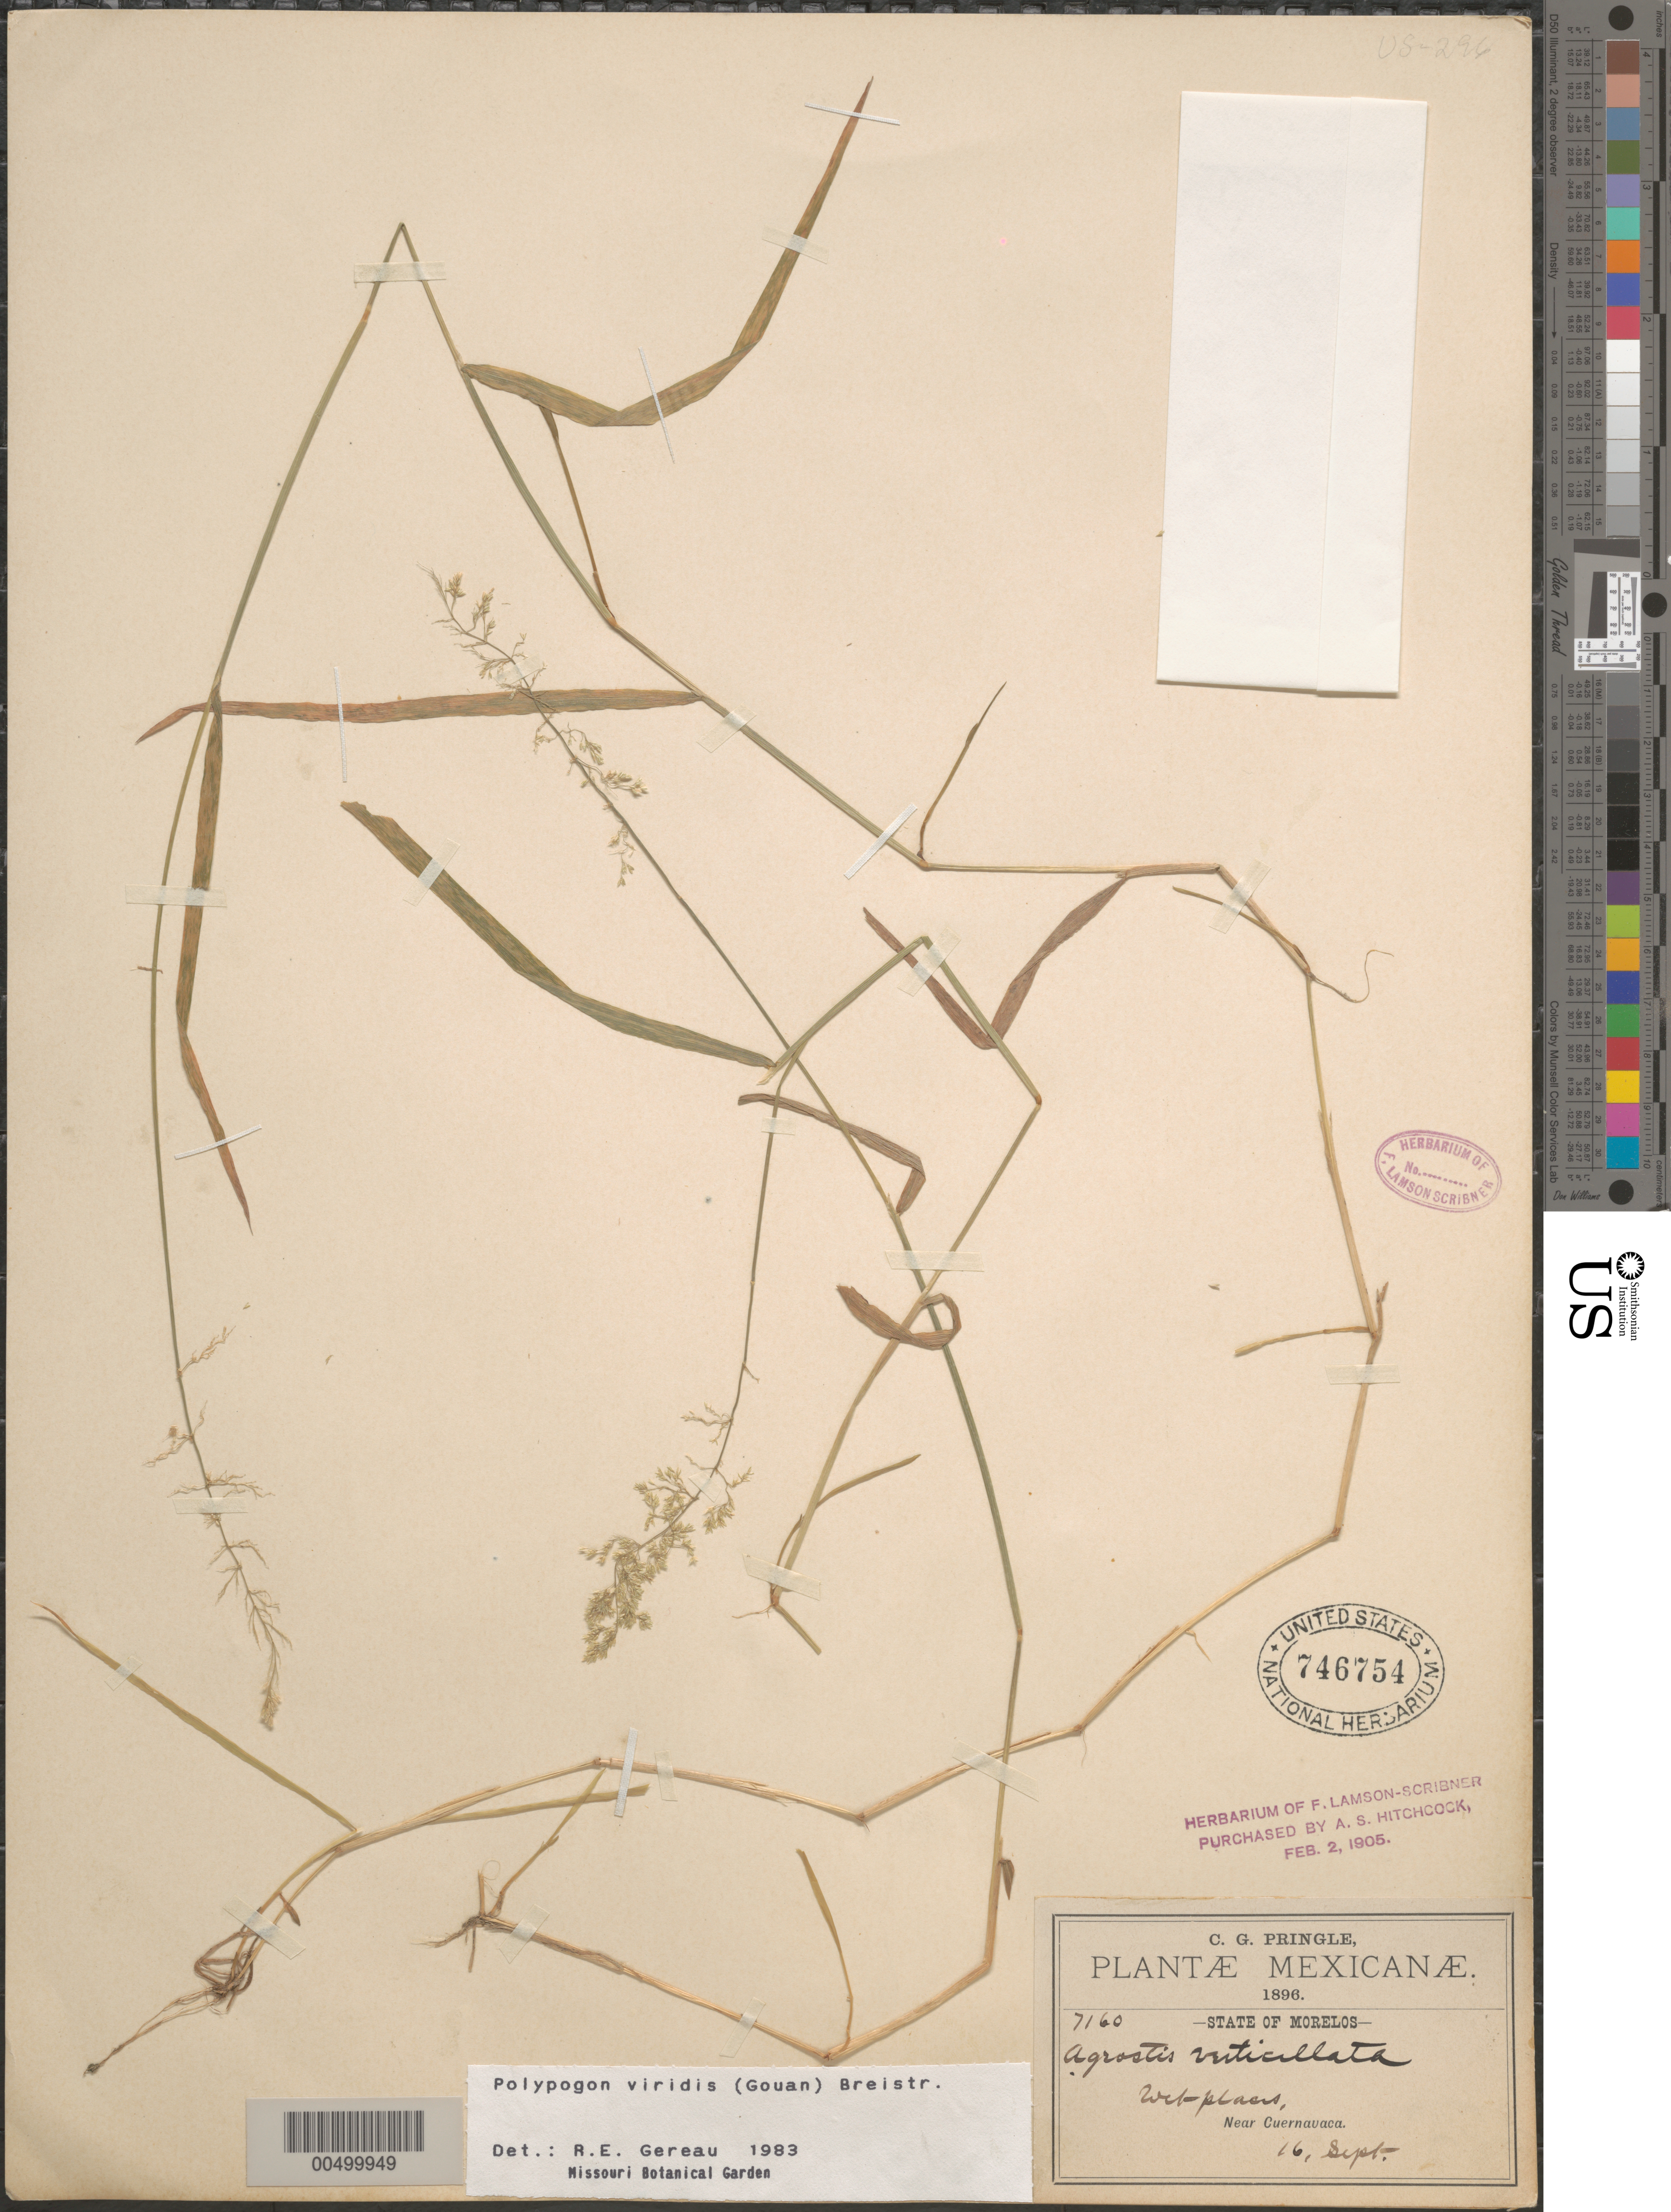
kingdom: Plantae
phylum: Tracheophyta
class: Liliopsida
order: Poales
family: Poaceae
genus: Polypogon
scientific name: Polypogon viridis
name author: (Gouan) Breistroffer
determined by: Gereau, R. E.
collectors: C. G. Pringle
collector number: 7160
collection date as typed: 16 Sep 1896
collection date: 1896-09-16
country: Mexico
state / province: Morelos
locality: Near Cuernavaca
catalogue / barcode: US 746754